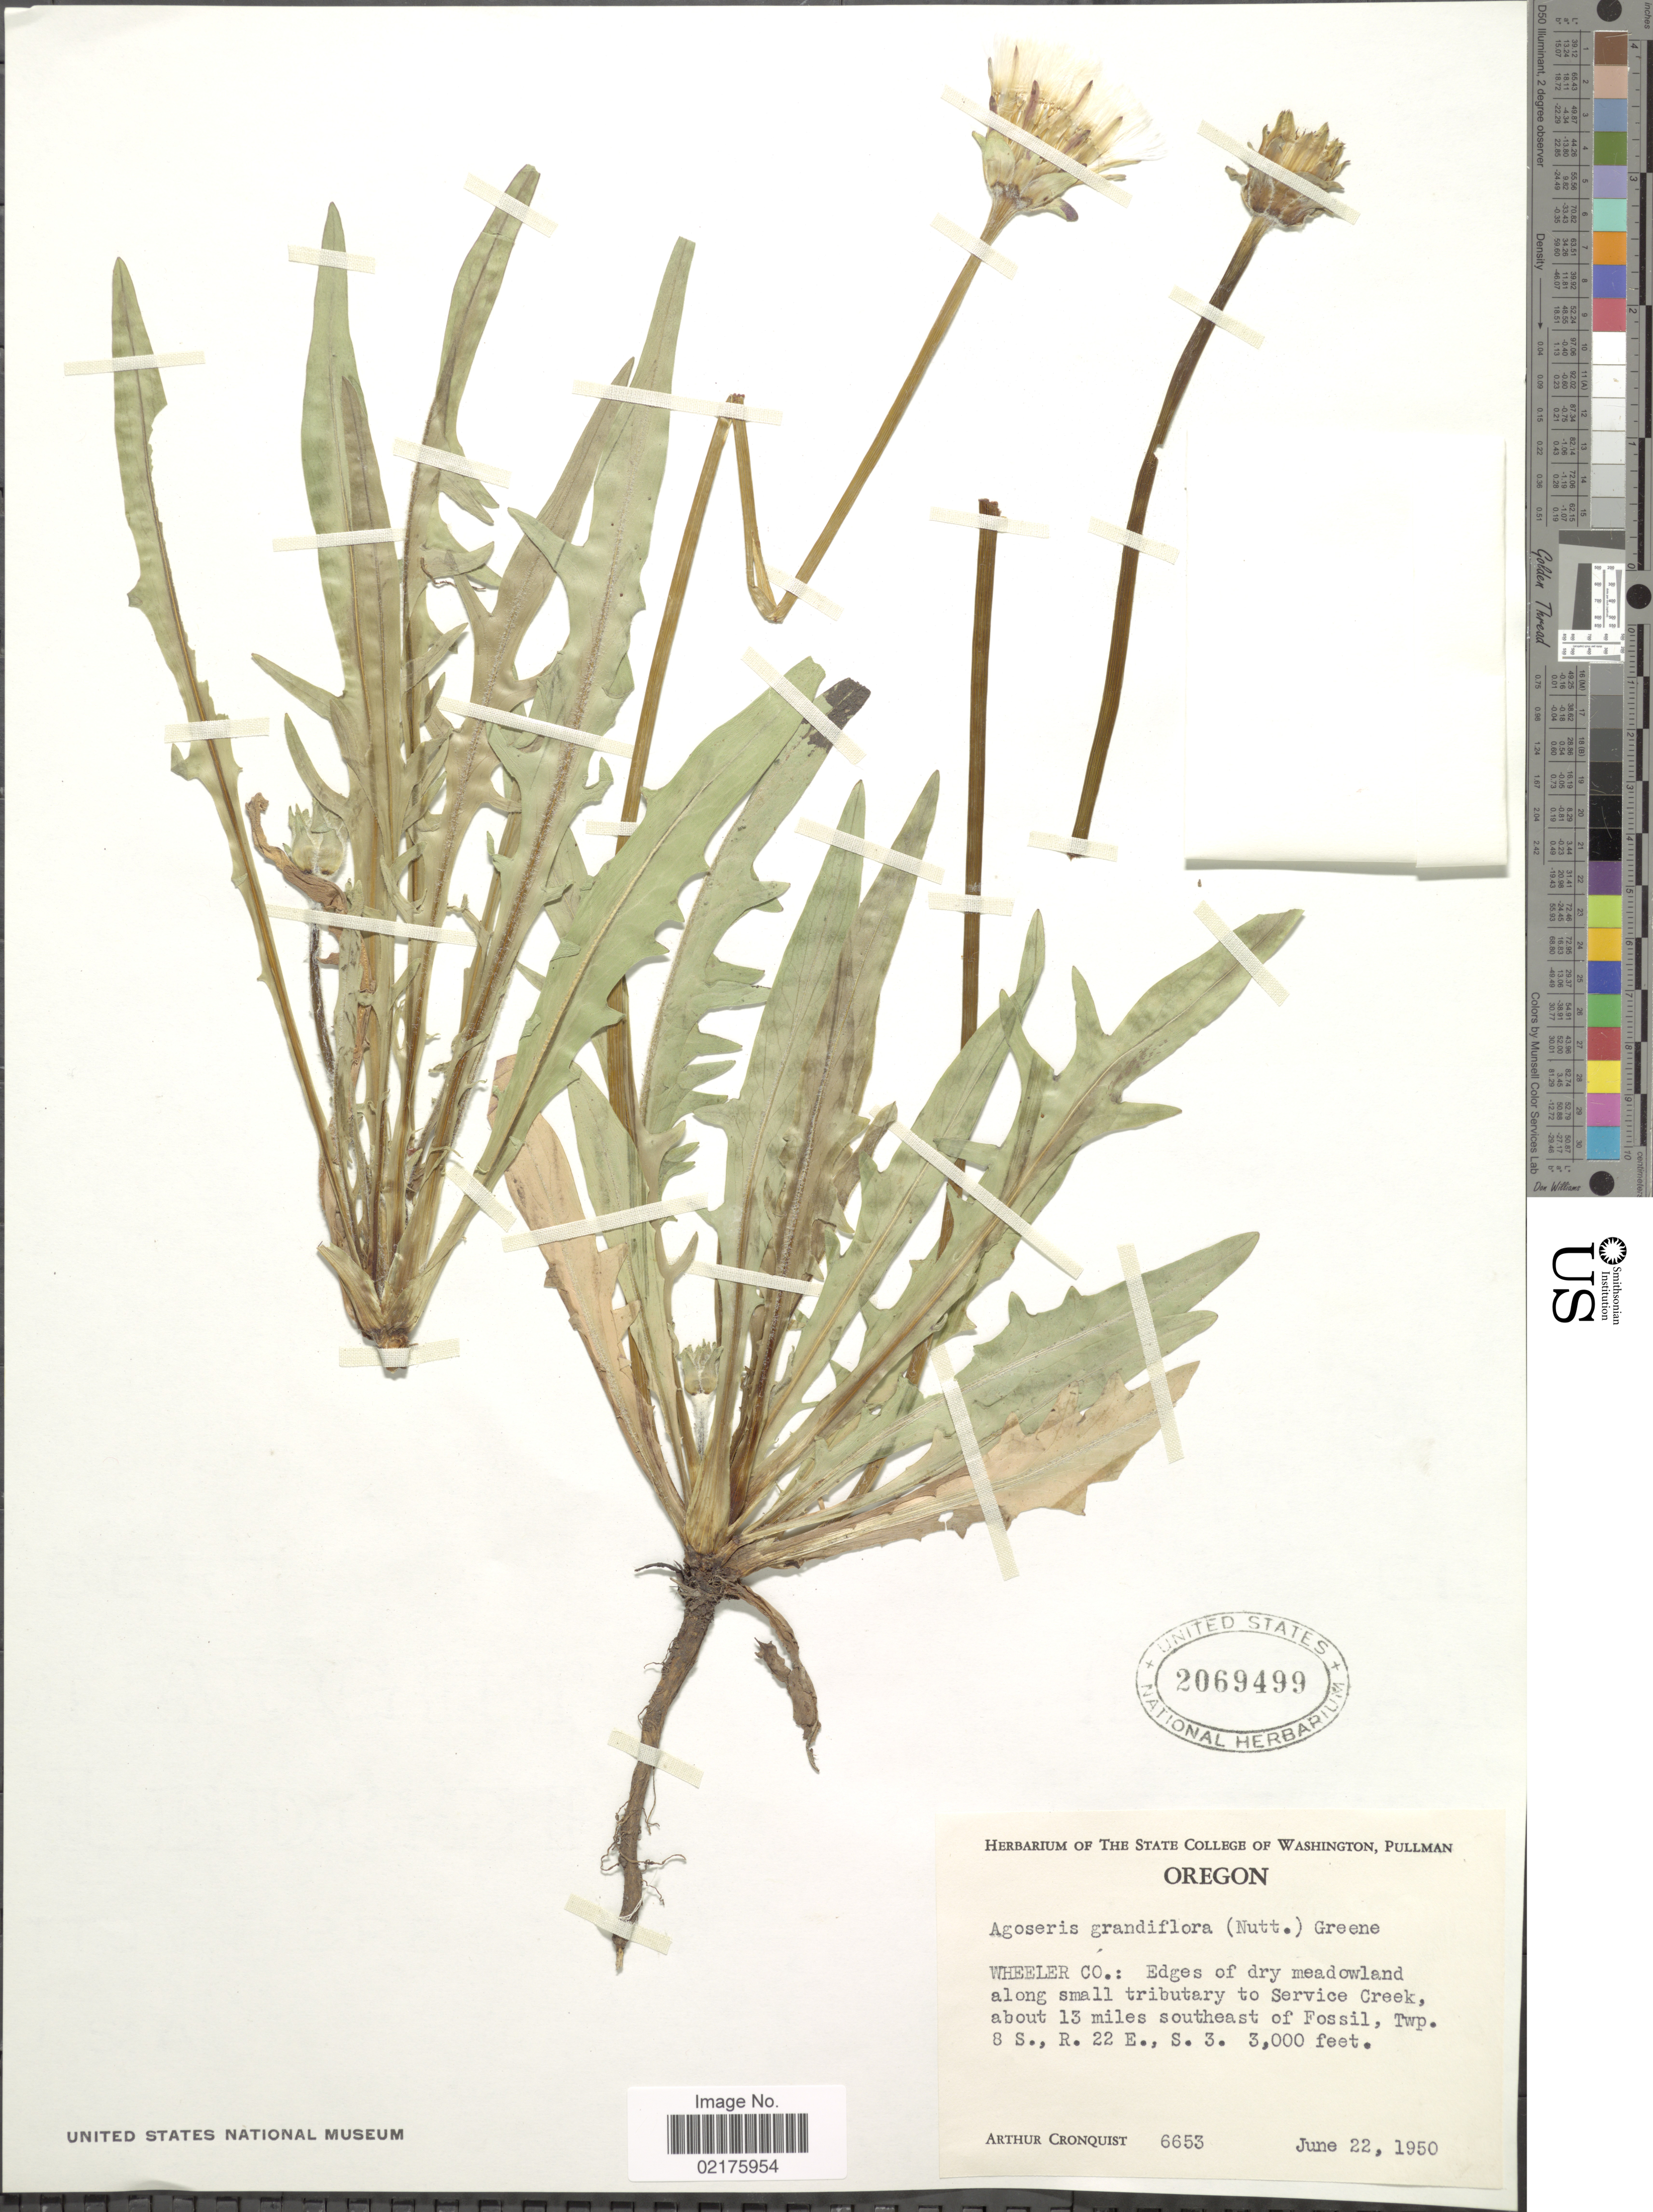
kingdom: Plantae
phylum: Tracheophyta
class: Magnoliopsida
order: Asterales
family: Asteraceae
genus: Agoseris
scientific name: Agoseris grandiflora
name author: (Nutt.) Greene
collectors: A. J. Cronquist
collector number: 6653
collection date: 1950-06-22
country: United States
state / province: Oregon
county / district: Wheeler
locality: Wheeler Co.: Edges of dry meadowland along small tributary to Service Creek, about 13 miles southeast of Fossil, Twp., 8 S., R. 22 E., S. 3.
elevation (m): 914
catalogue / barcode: US 2069499